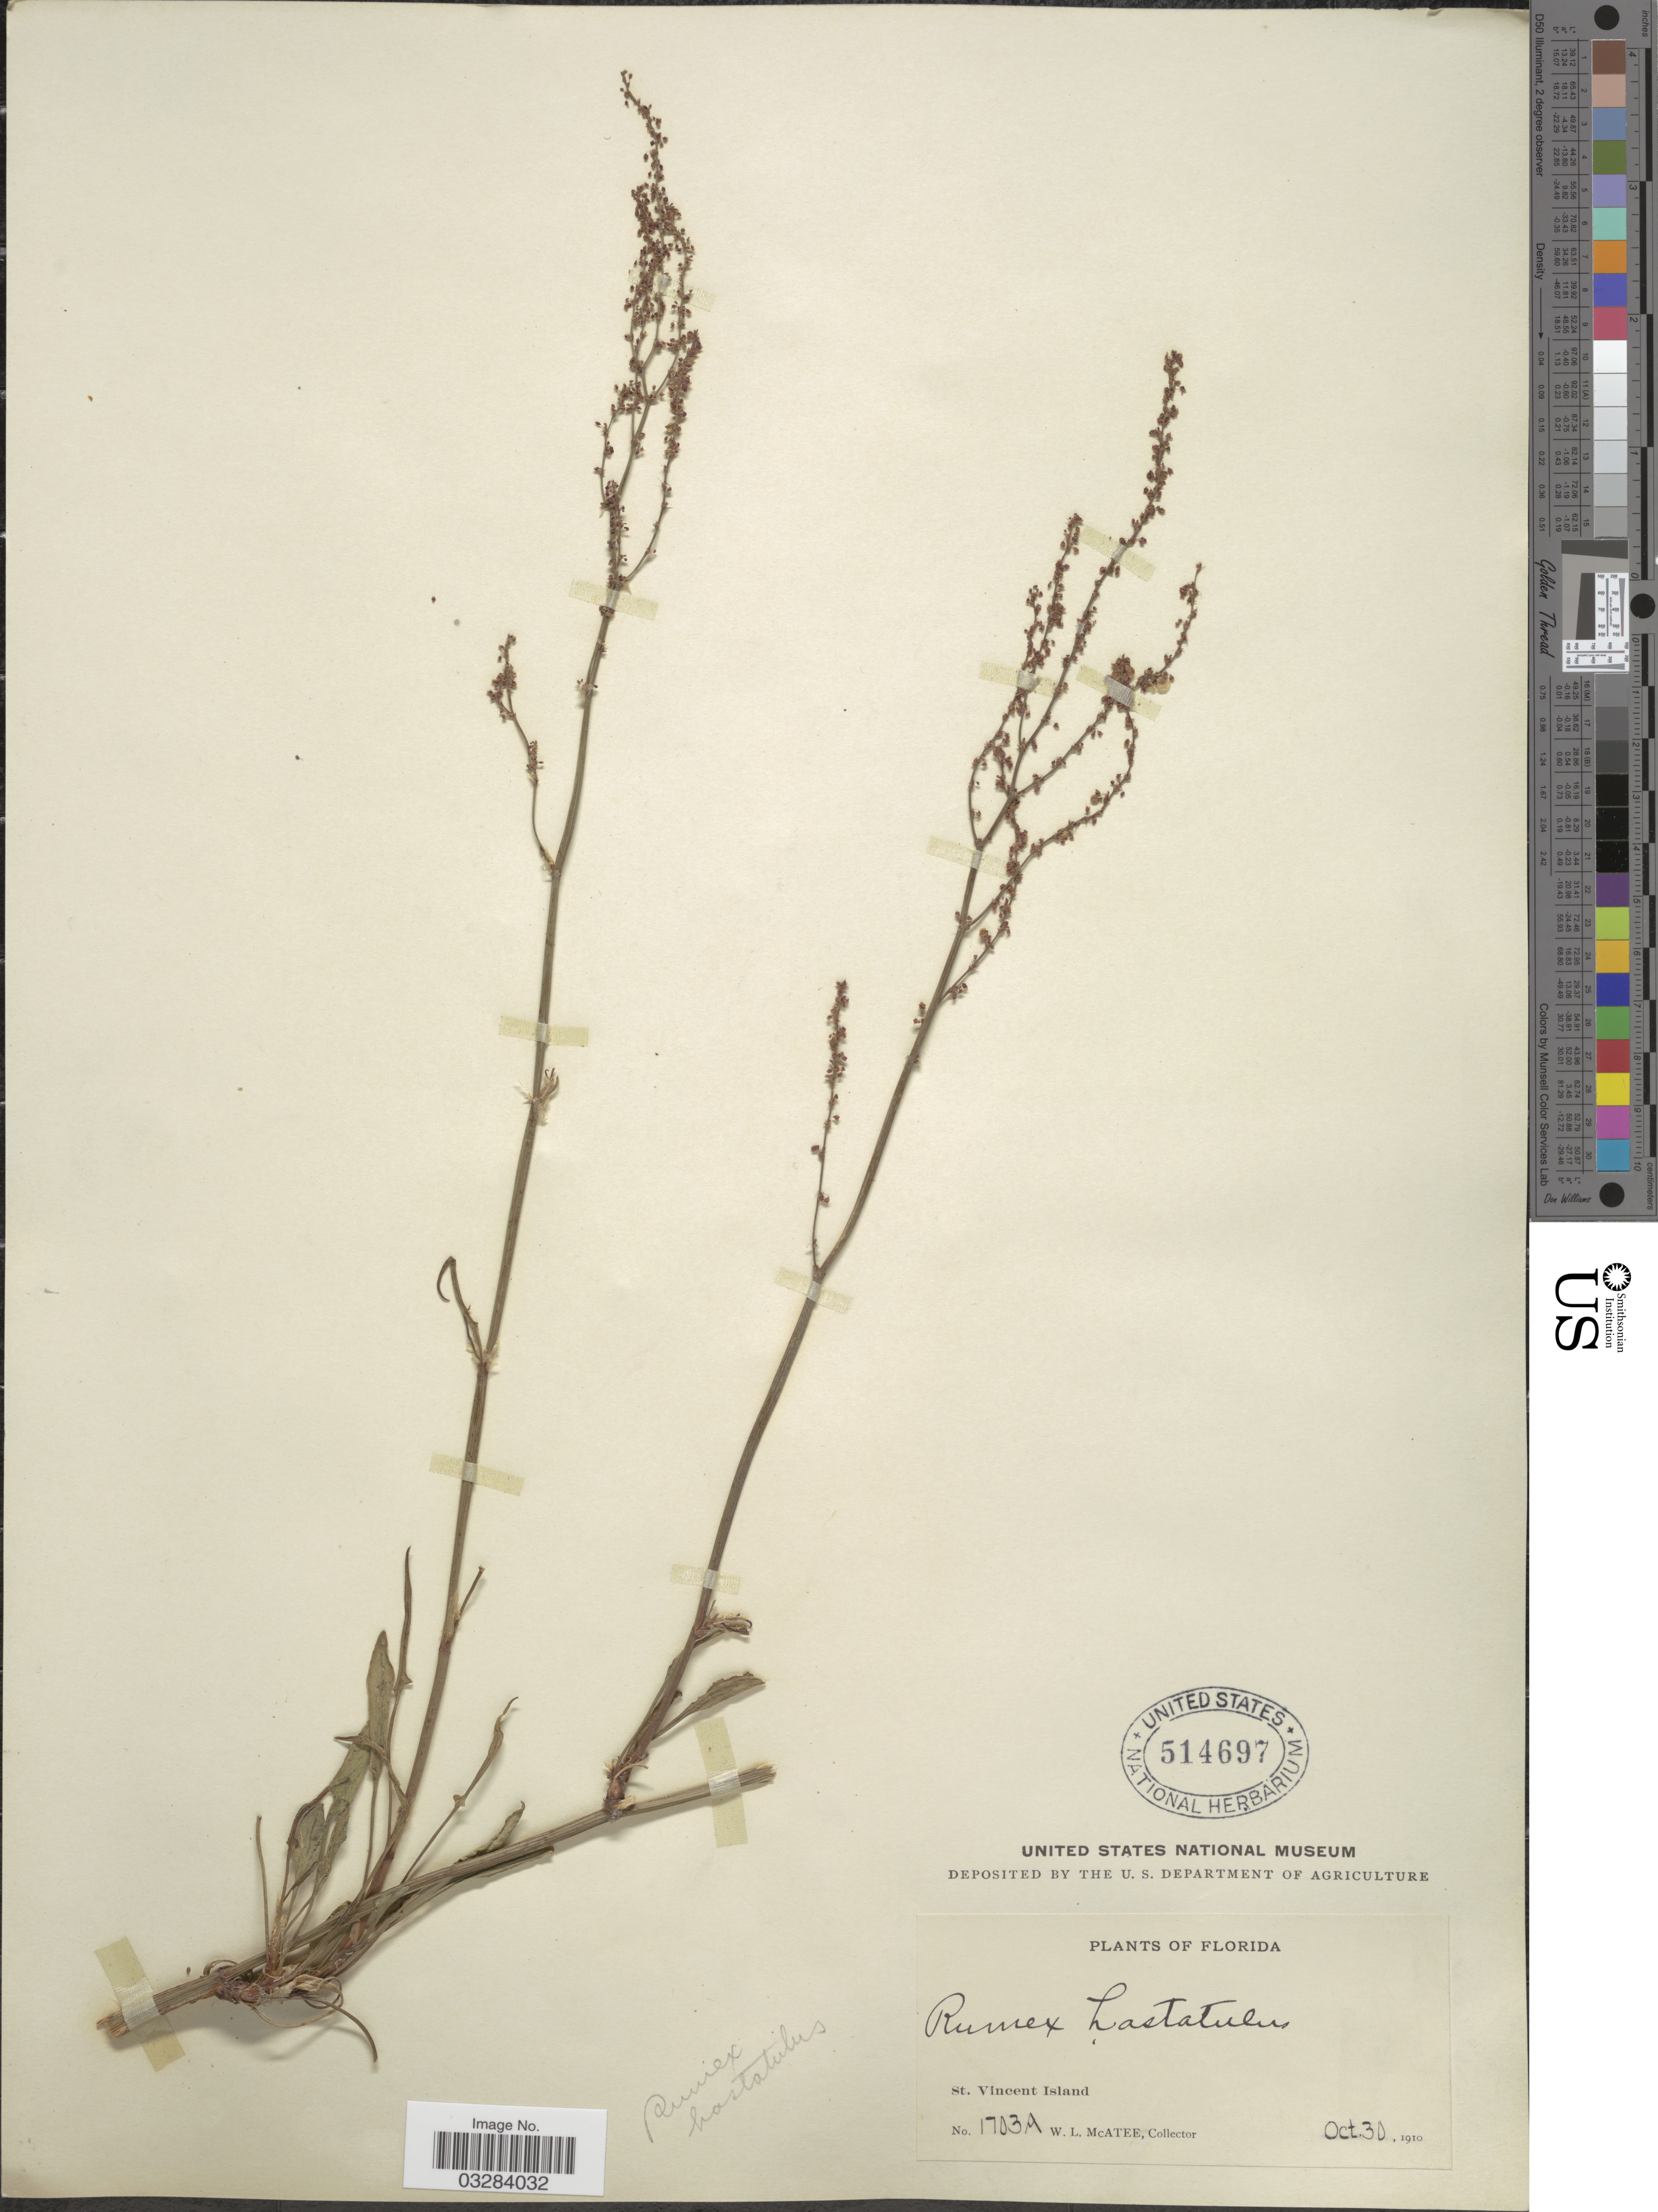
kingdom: Plantae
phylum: Tracheophyta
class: Magnoliopsida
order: Caryophyllales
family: Polygonaceae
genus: Rumex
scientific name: Rumex hastatulus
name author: Baldwin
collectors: W. McAtee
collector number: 1703A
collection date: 1910-10-30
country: United States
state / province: Florida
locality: St. Vincent Island.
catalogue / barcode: US 514697